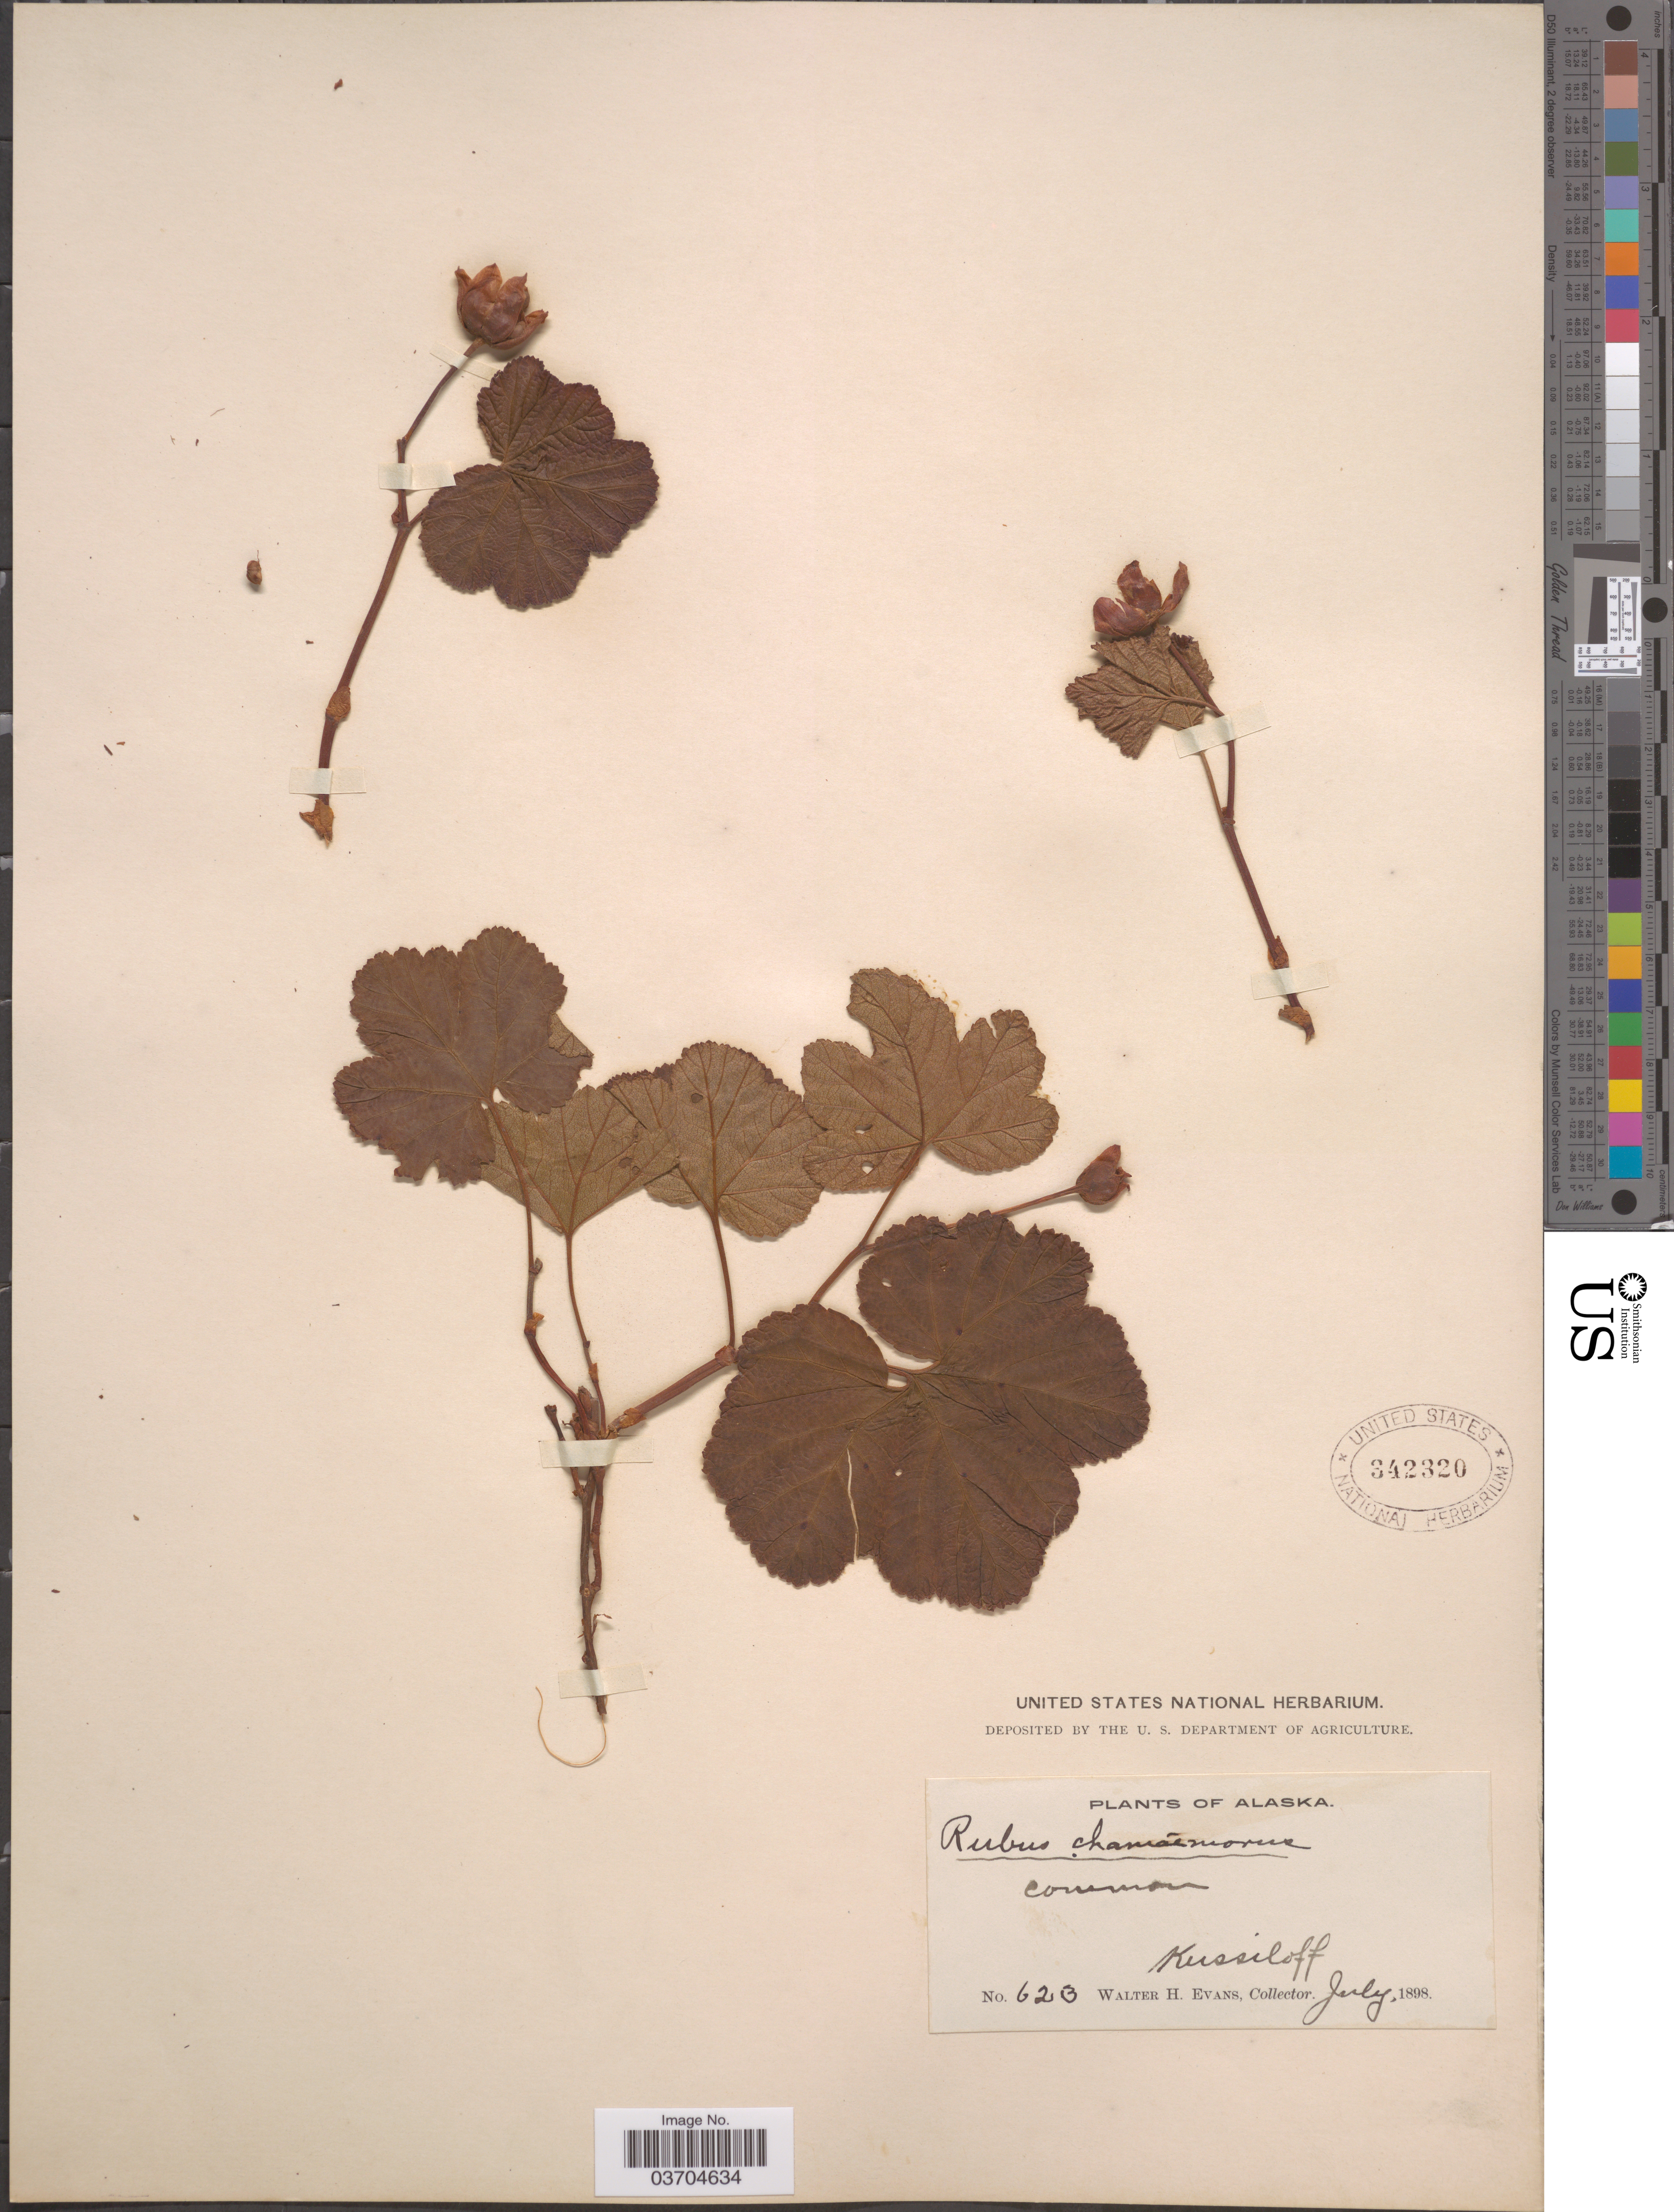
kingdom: Plantae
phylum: Tracheophyta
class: Magnoliopsida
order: Rosales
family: Rosaceae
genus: Rubus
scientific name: Rubus chamaemorus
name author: L.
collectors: W. H. Evans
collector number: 623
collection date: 1898-07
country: United States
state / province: Alaska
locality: Kussiloff.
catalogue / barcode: US 342320